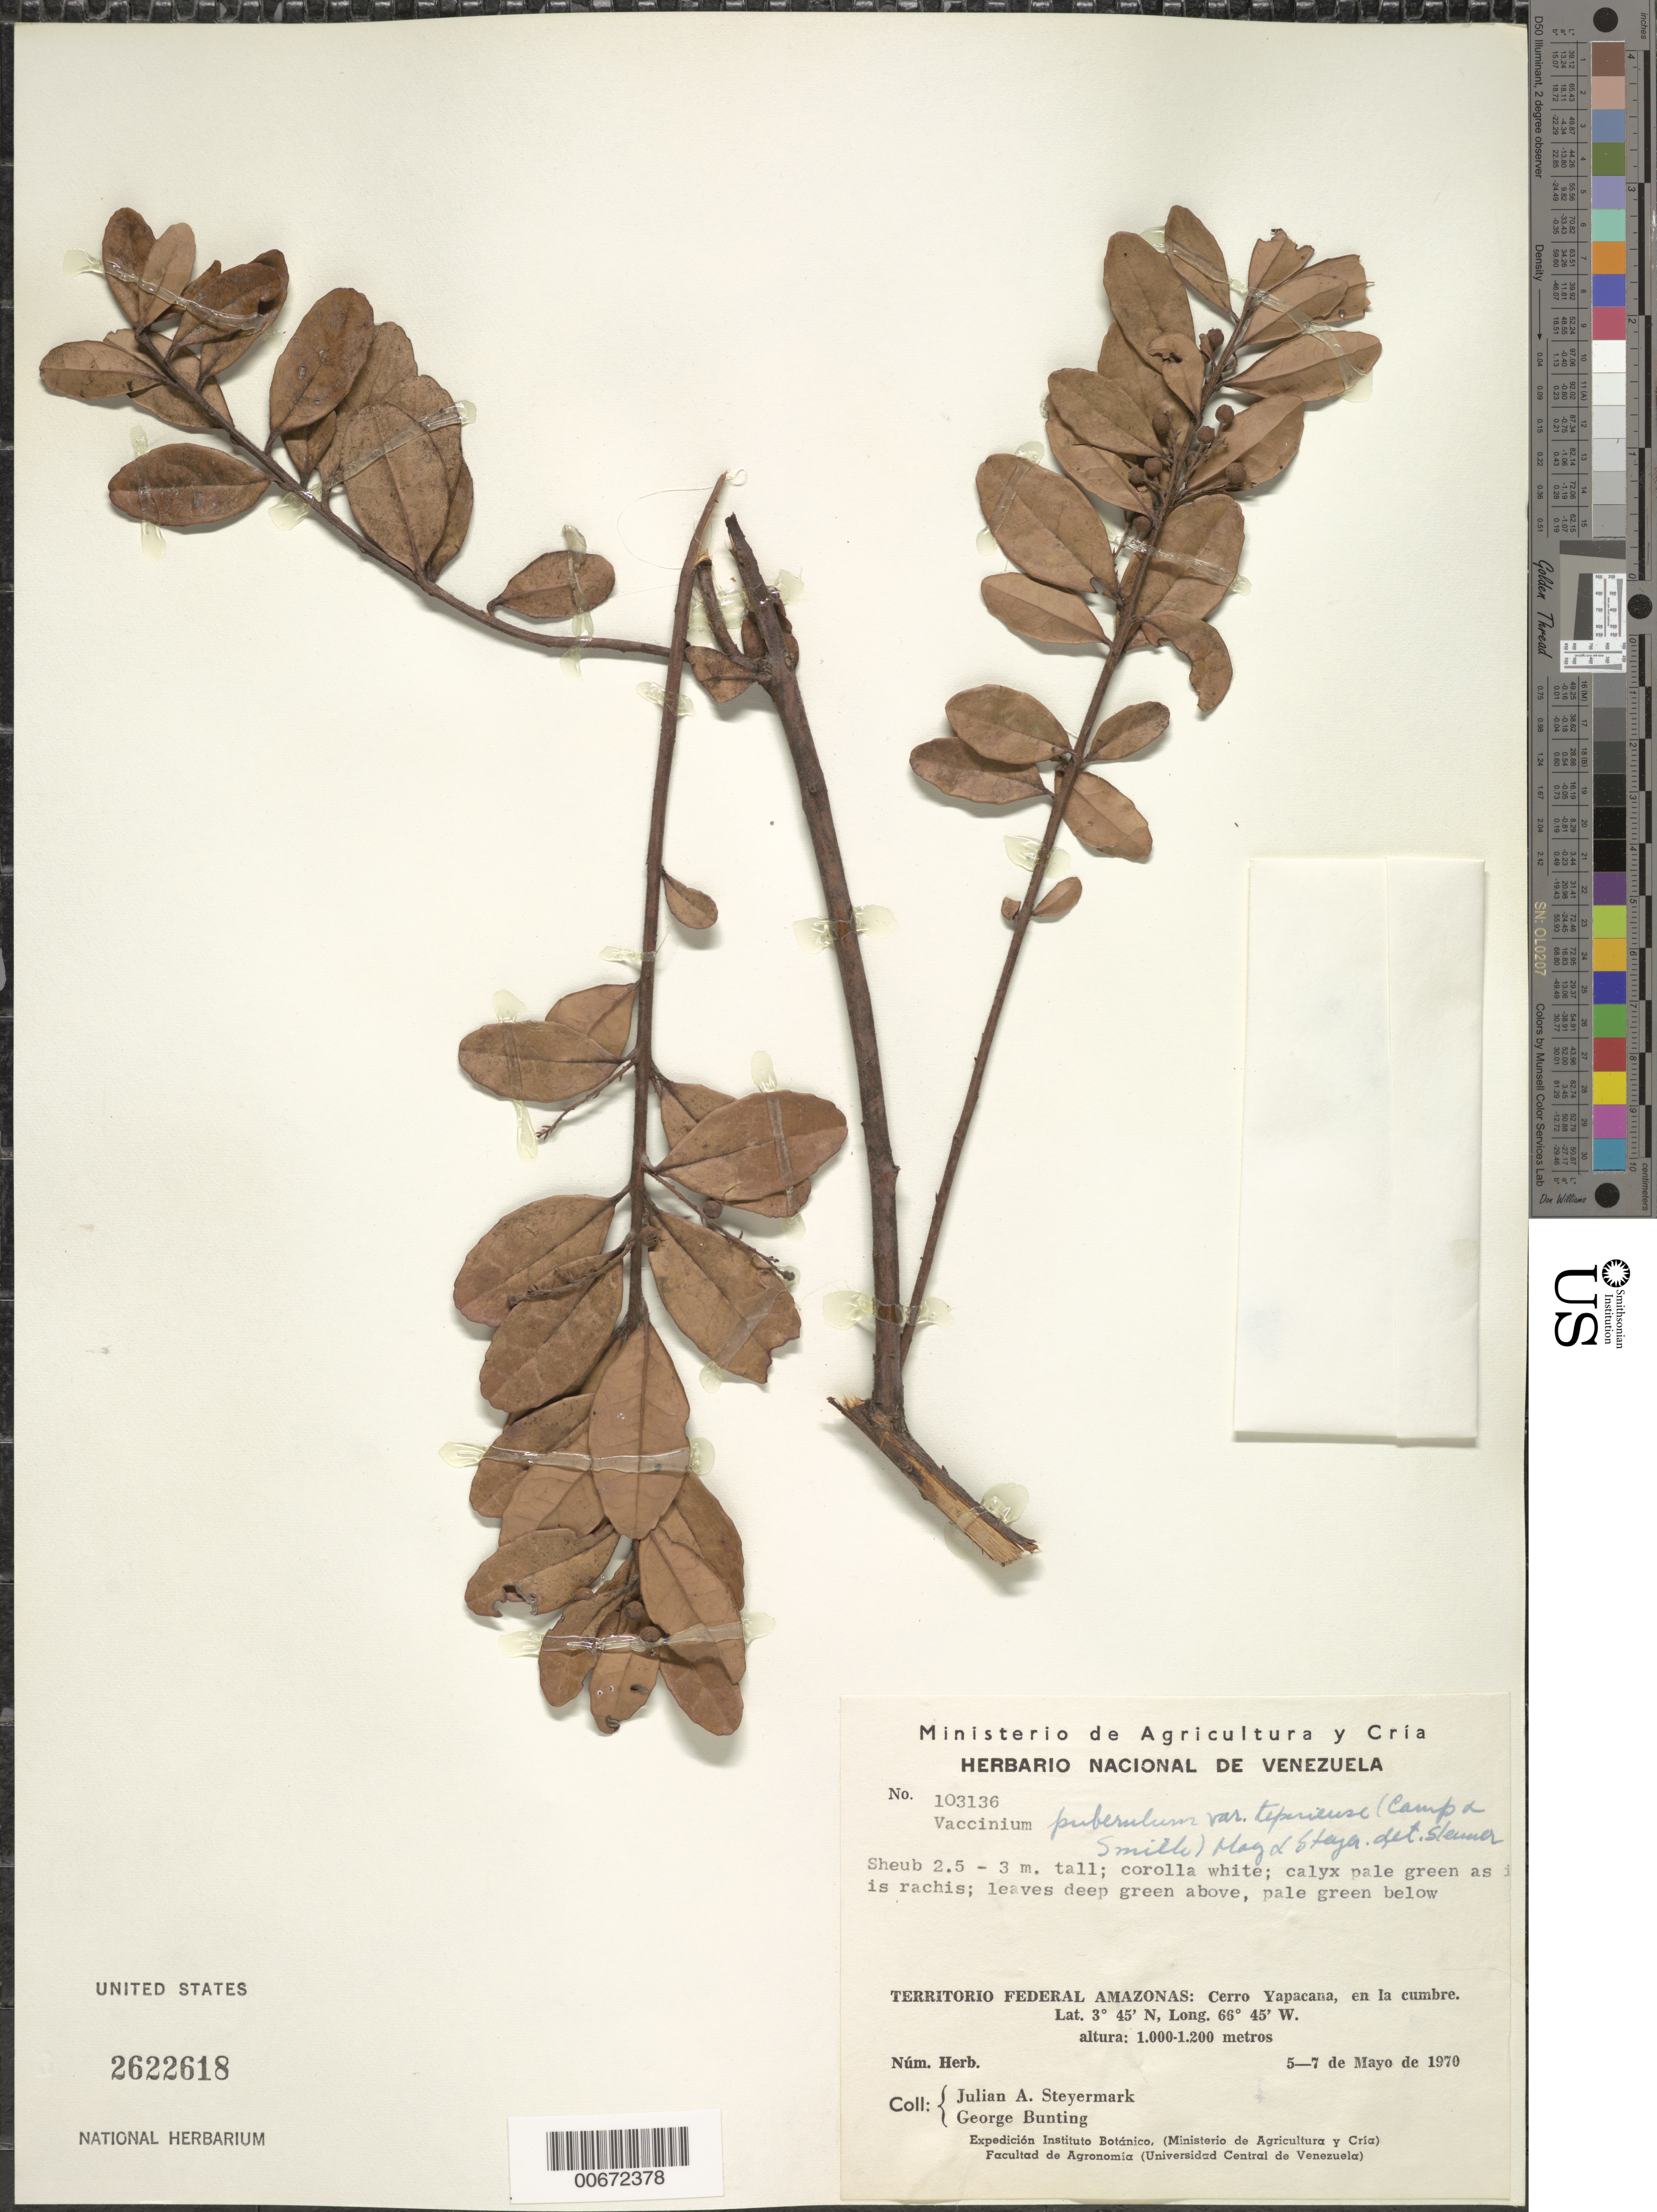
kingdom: Plantae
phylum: Tracheophyta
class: Magnoliopsida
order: Ericales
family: Ericaceae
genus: Vaccinium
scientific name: Vaccinium puberulum var. tepuiense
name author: (Camp & A.C. Sm.) Maguire et al.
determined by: Sleumer, H. O.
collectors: J. Steyermark & G. S. Bunting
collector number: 103136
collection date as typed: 5-May-70 to 7-May-70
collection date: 1970-05-05/1970-05-07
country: Venezuela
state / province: Amazonas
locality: Cerro Yapacána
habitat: Summit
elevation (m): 1000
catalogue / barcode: US 2622618